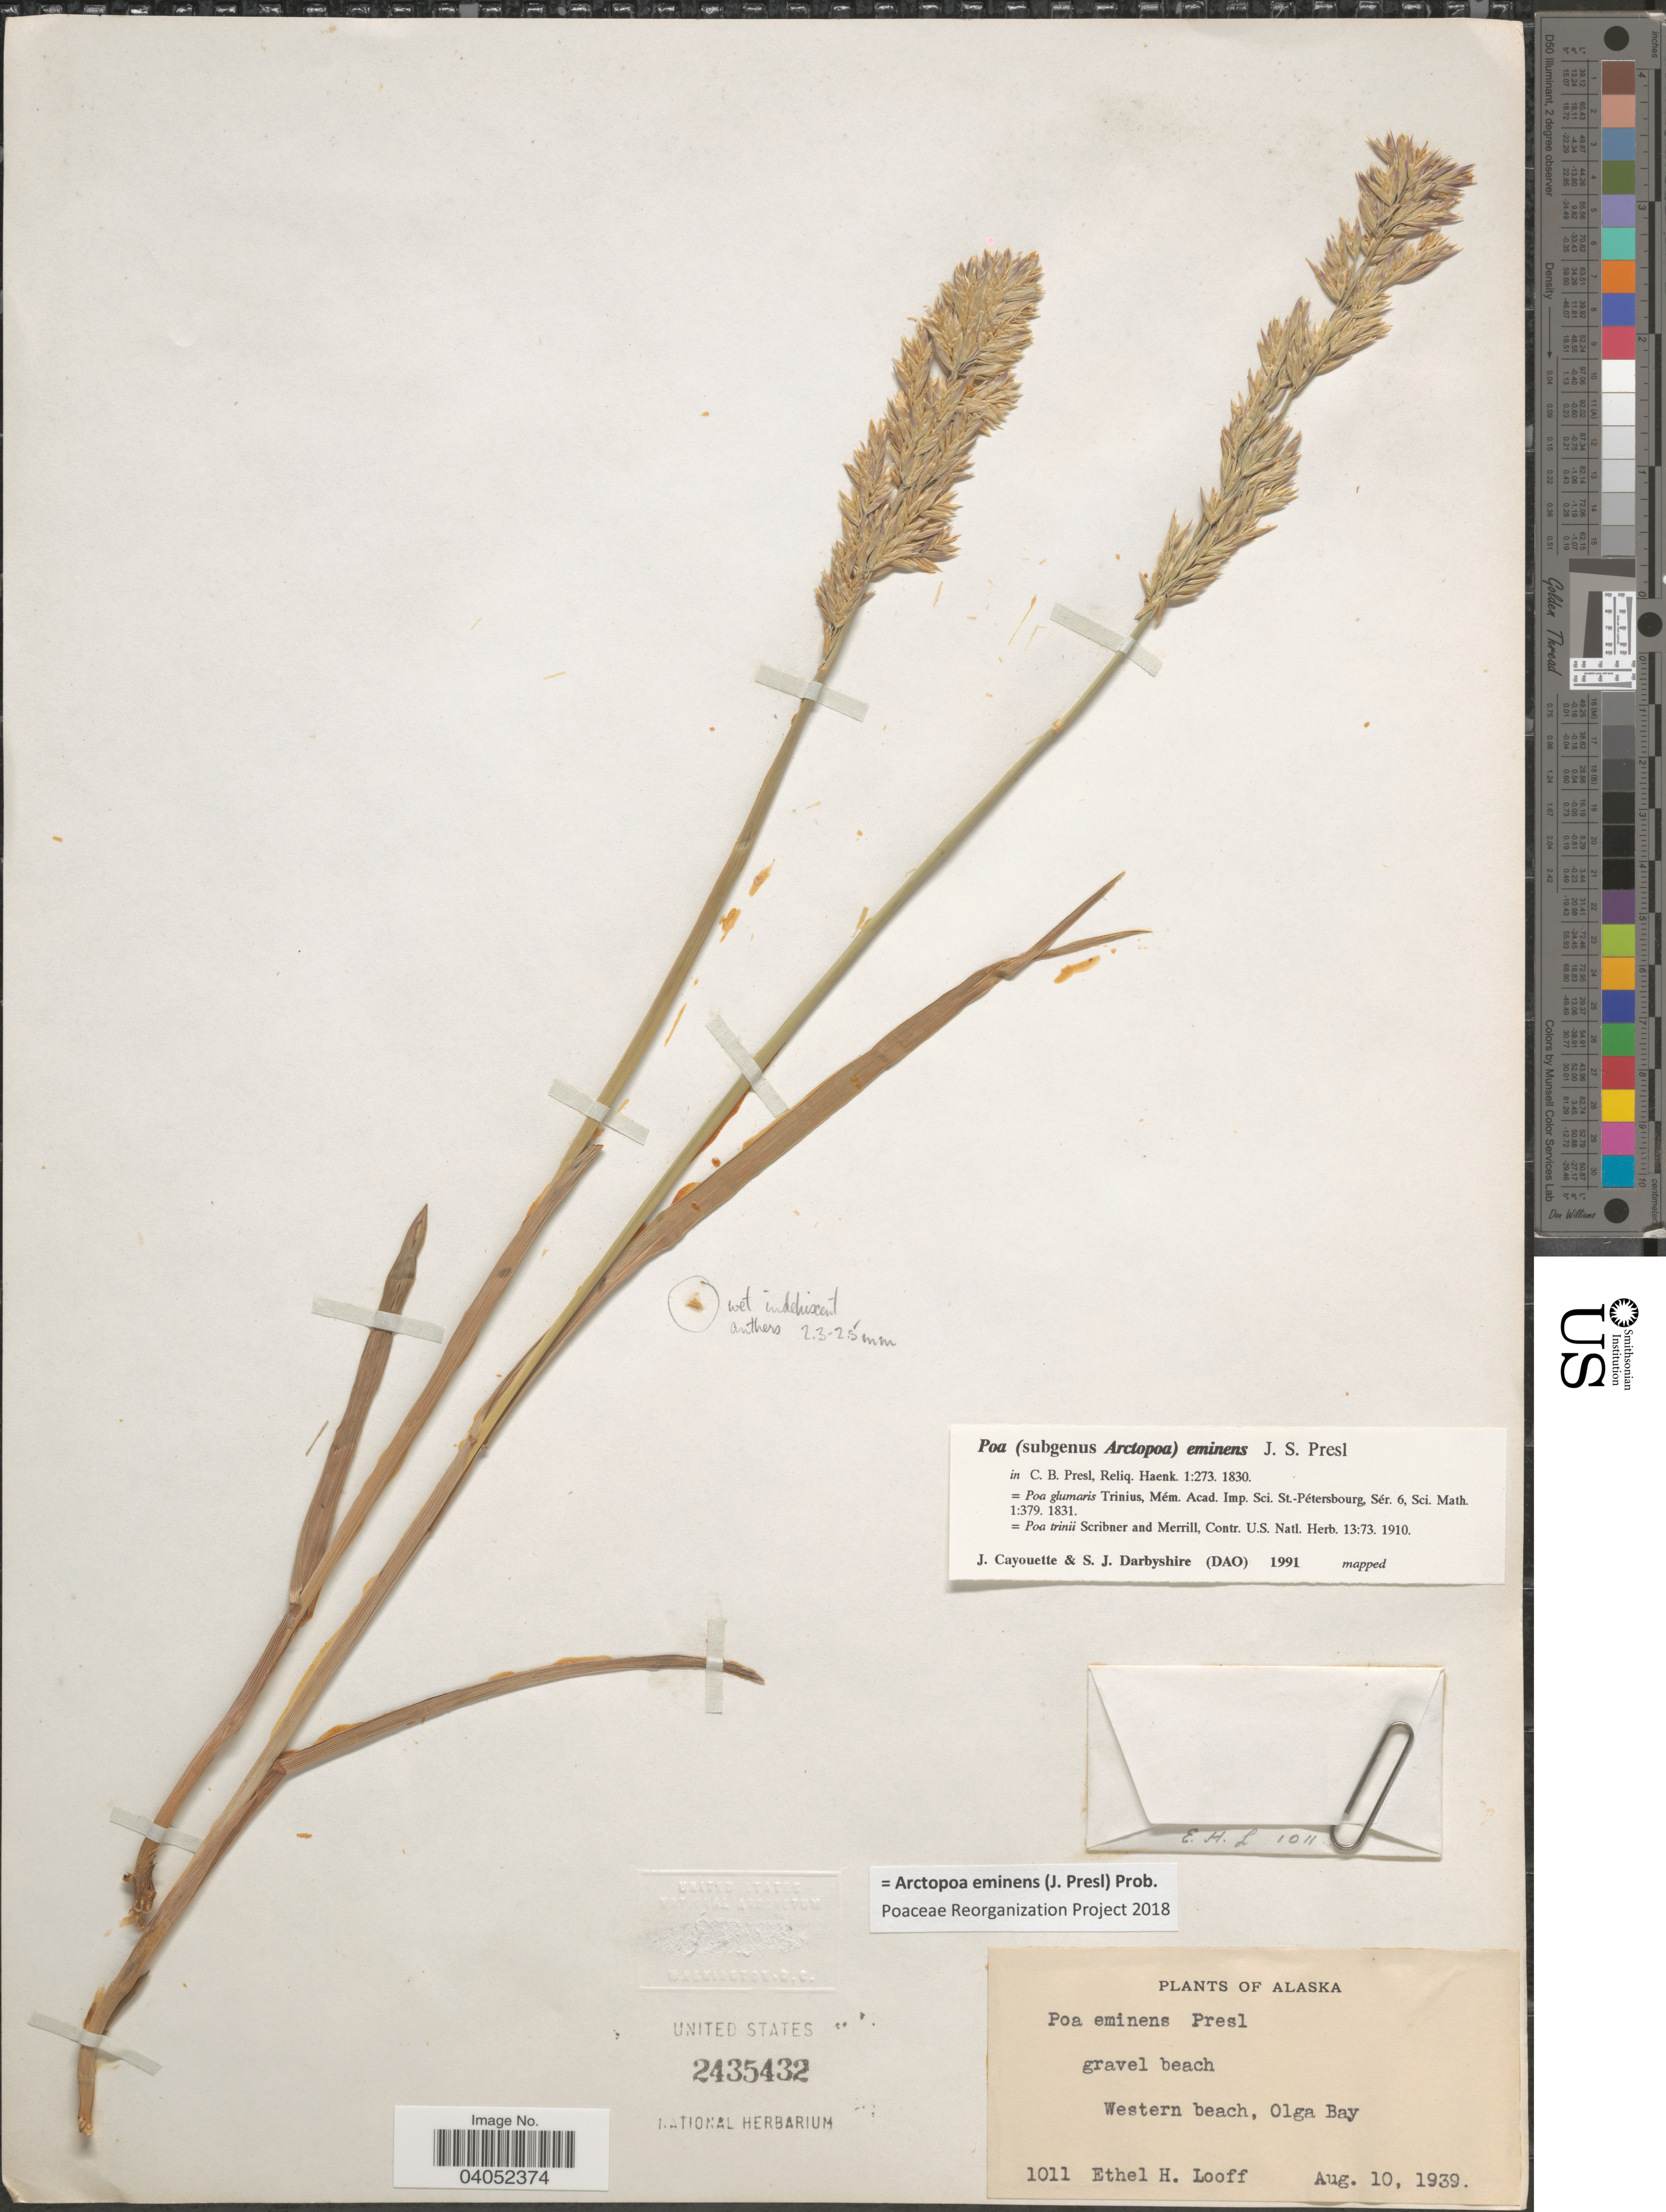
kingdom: Plantae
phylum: Tracheophyta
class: Liliopsida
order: Poales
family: Poaceae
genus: Arctopoa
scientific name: Arctopoa eminens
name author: (J. Presl) Prob.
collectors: E. Looff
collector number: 1011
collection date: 1939-08-10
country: United States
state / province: Alaska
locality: Western beach, Olga Bay.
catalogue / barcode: US 2435432